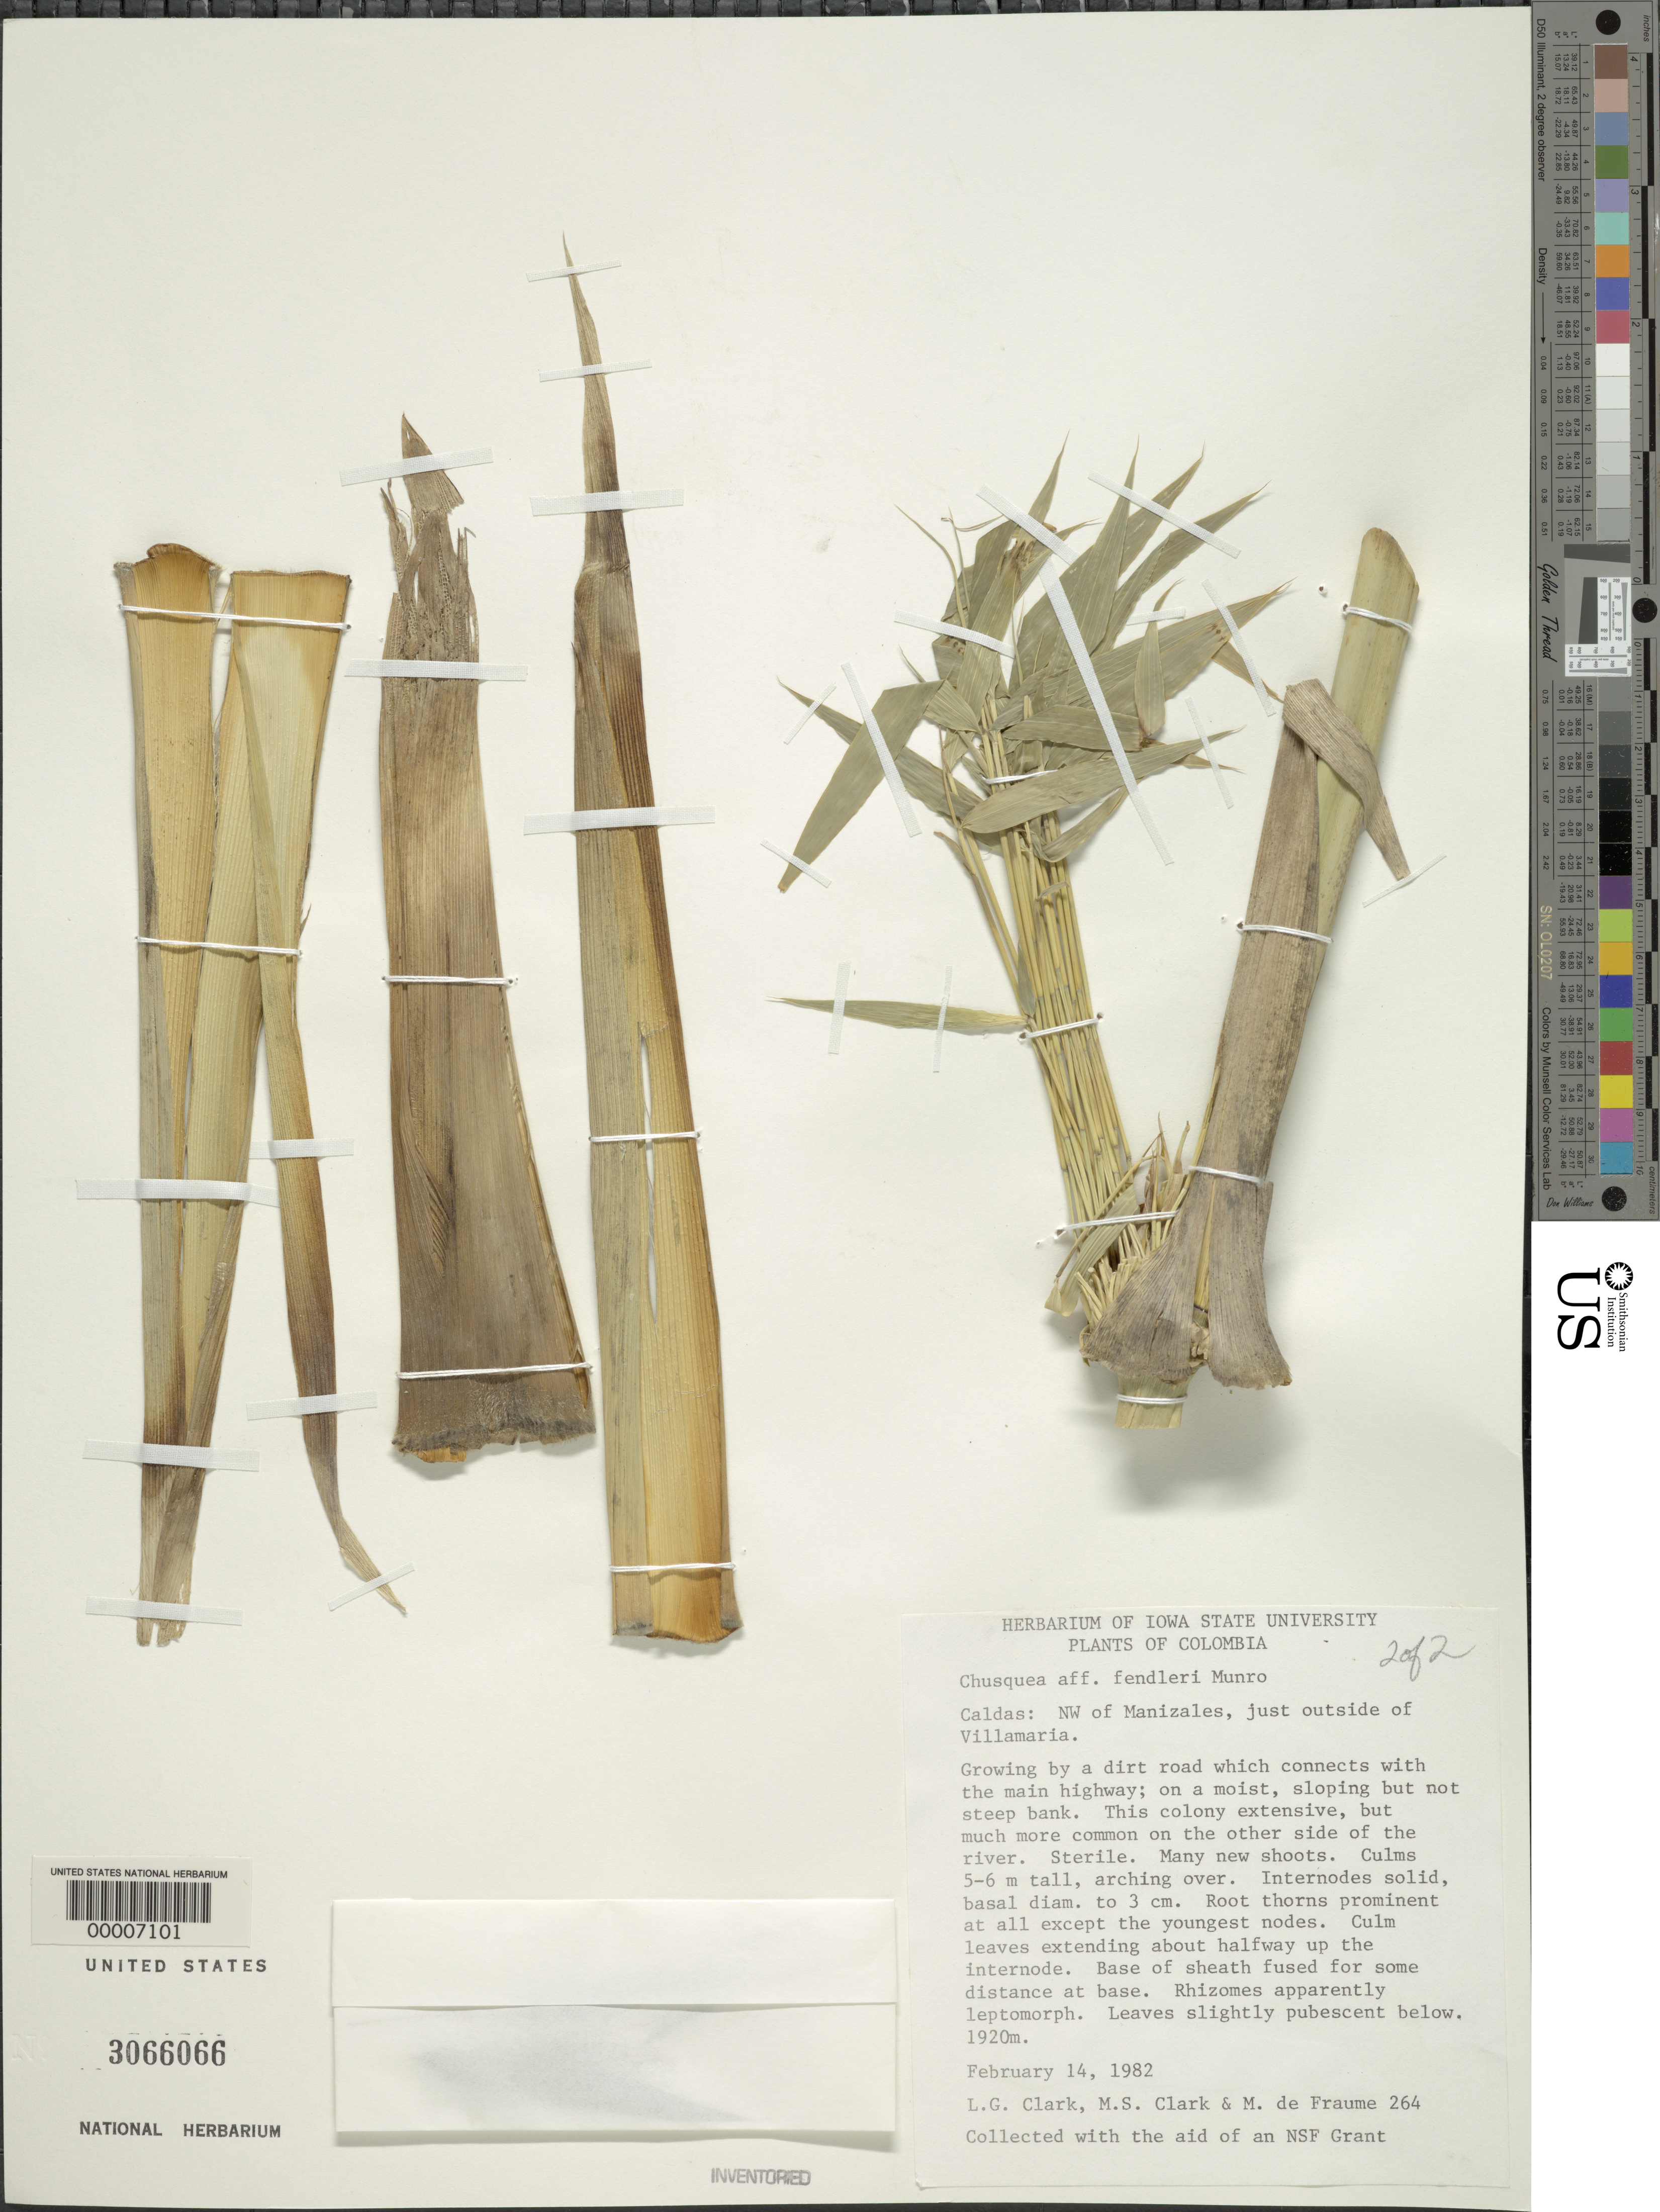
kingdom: Plantae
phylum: Tracheophyta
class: Liliopsida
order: Poales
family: Poaceae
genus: Chusquea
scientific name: Chusquea fendleri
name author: Munro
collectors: L. G. Clark, M. S. Clark & M. Fraume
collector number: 264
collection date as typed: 14 Feb 1982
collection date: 1982-02-14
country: Colombia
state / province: Caldas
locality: Maniales, VillaMaria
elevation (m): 1920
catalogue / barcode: US 3066066